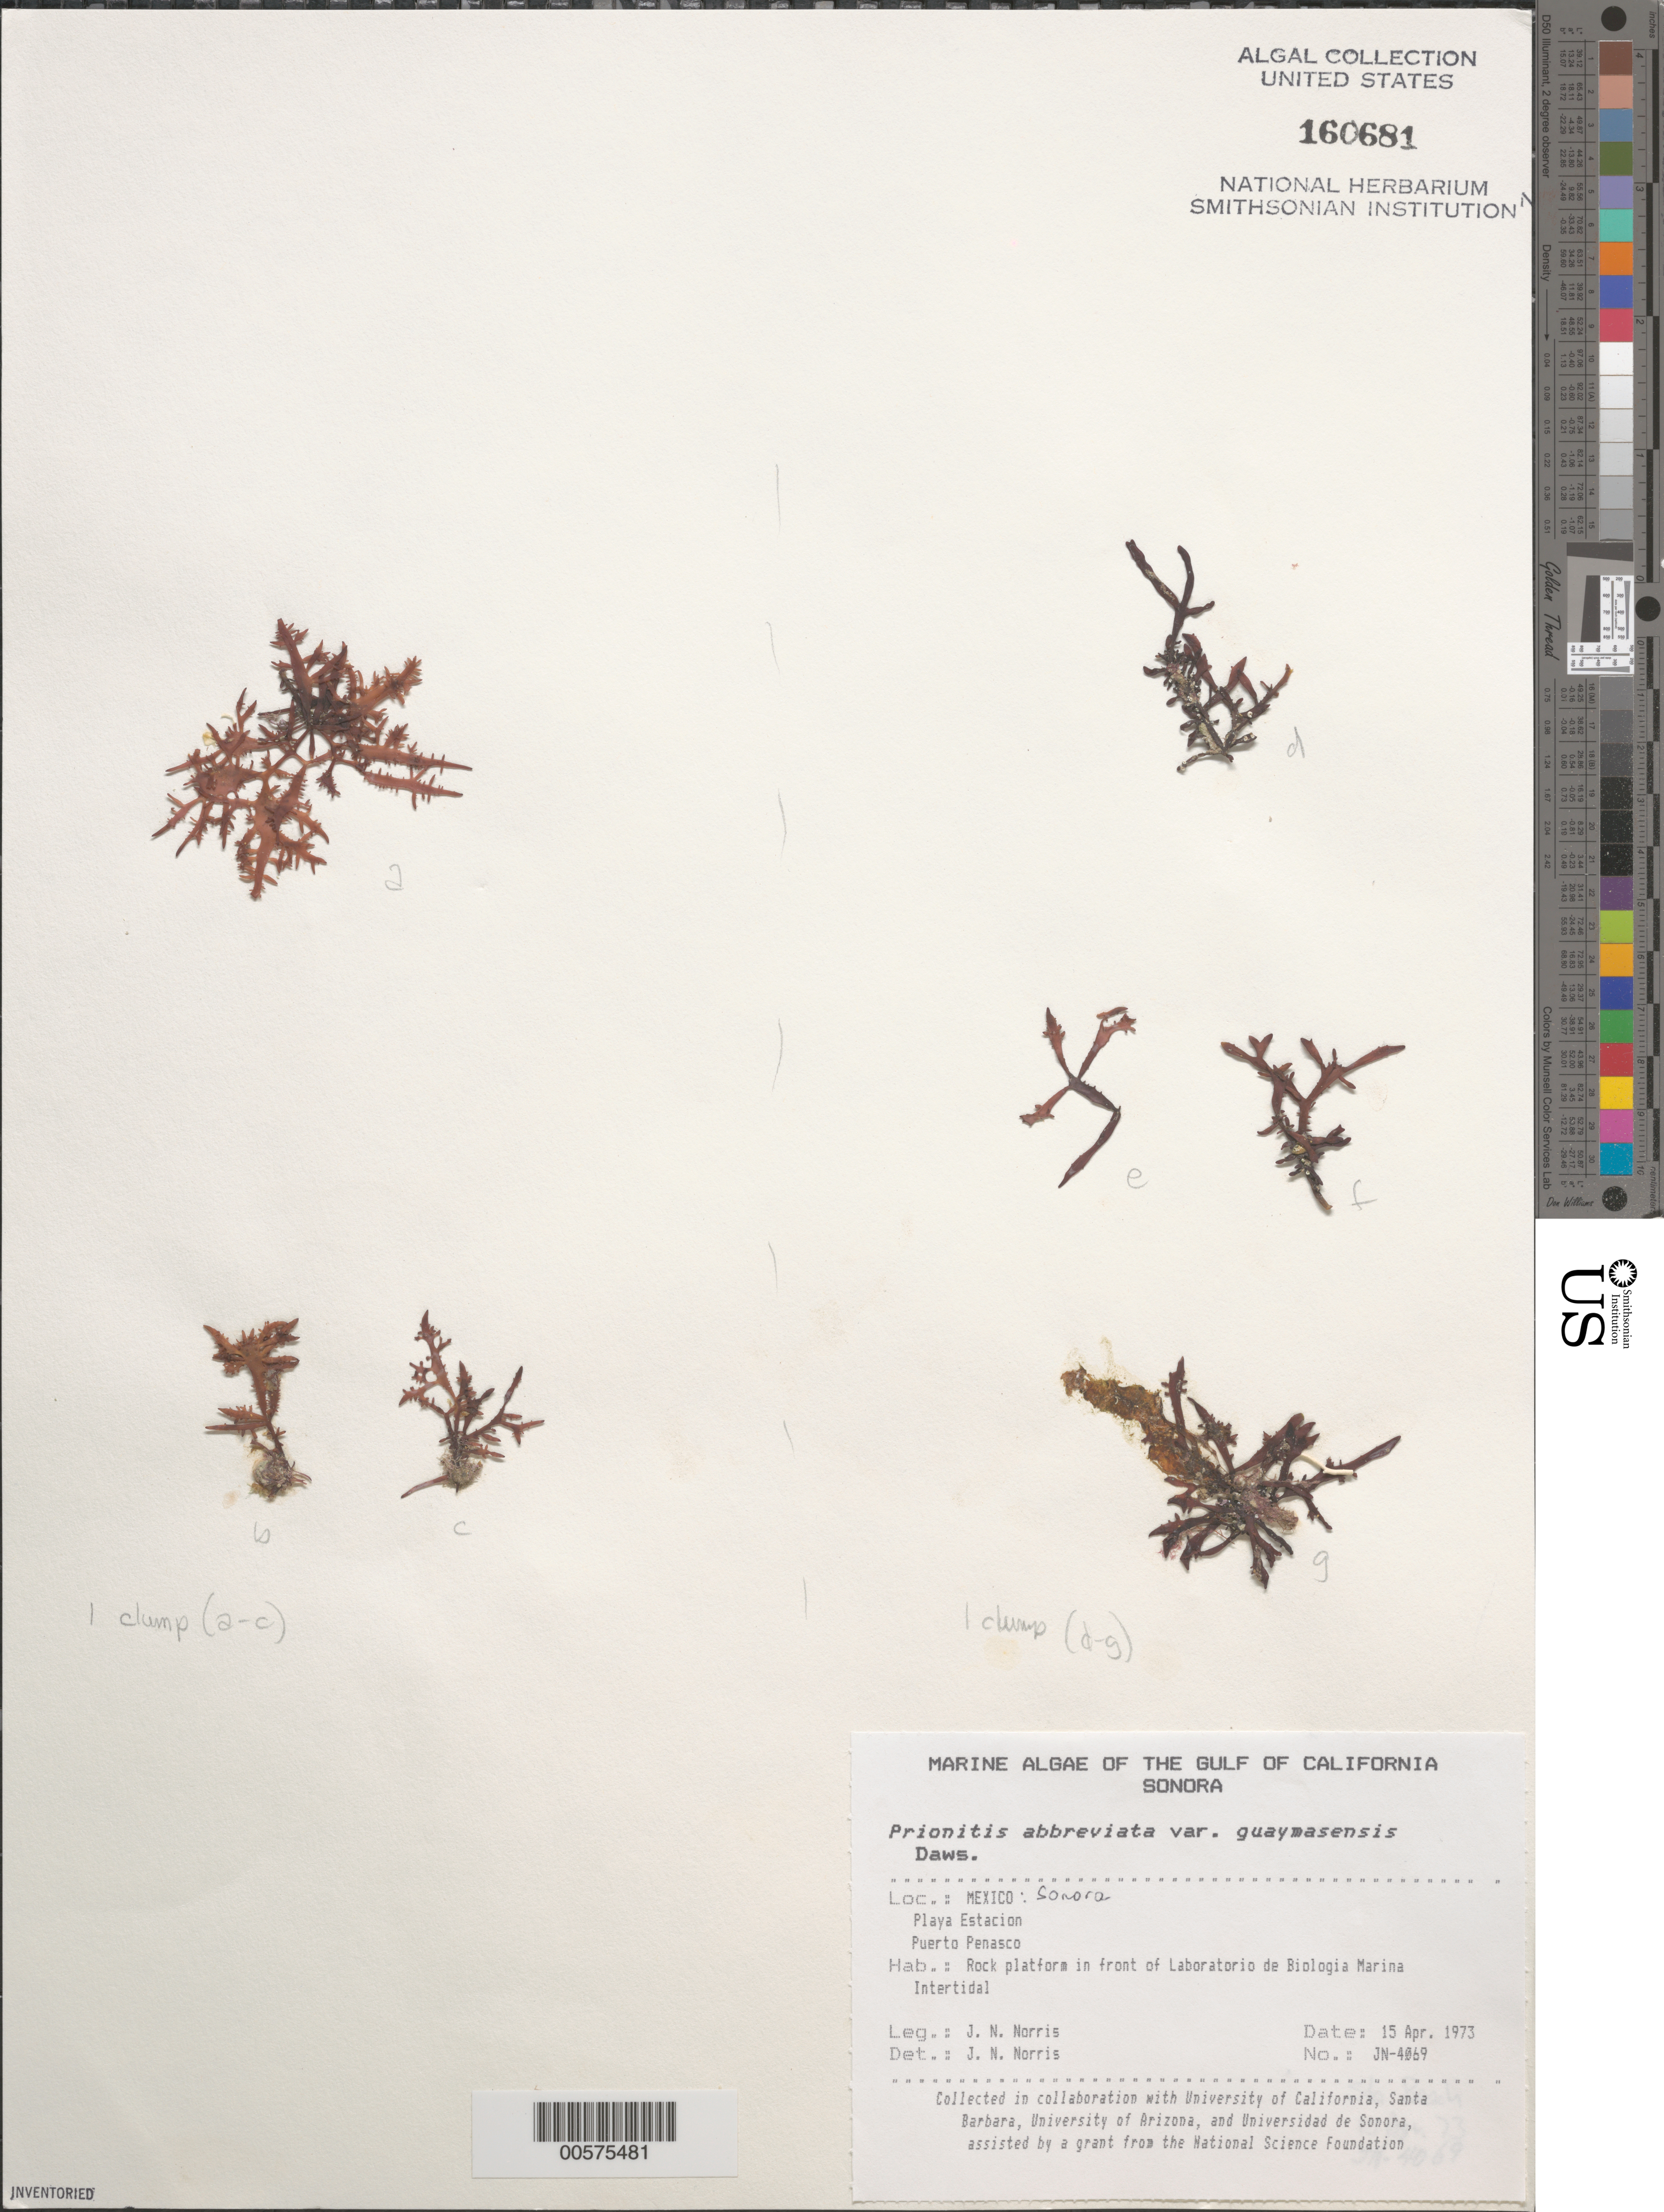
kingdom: Plantae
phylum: Rhodophyta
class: Florideophyceae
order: Cryptonemiales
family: Cryptonemiaceae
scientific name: Prionitis abbreviata var. guaymasensis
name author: (E.Y. Dawson) E.Y. Dawson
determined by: Norris, James N.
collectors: J. N. Norris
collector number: JN-4069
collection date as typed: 15 Apr 1973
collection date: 1973-04-15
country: Mexico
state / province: Sonora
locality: Playa Estacion, Puerto Penasco, marine station shore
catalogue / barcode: US 160681